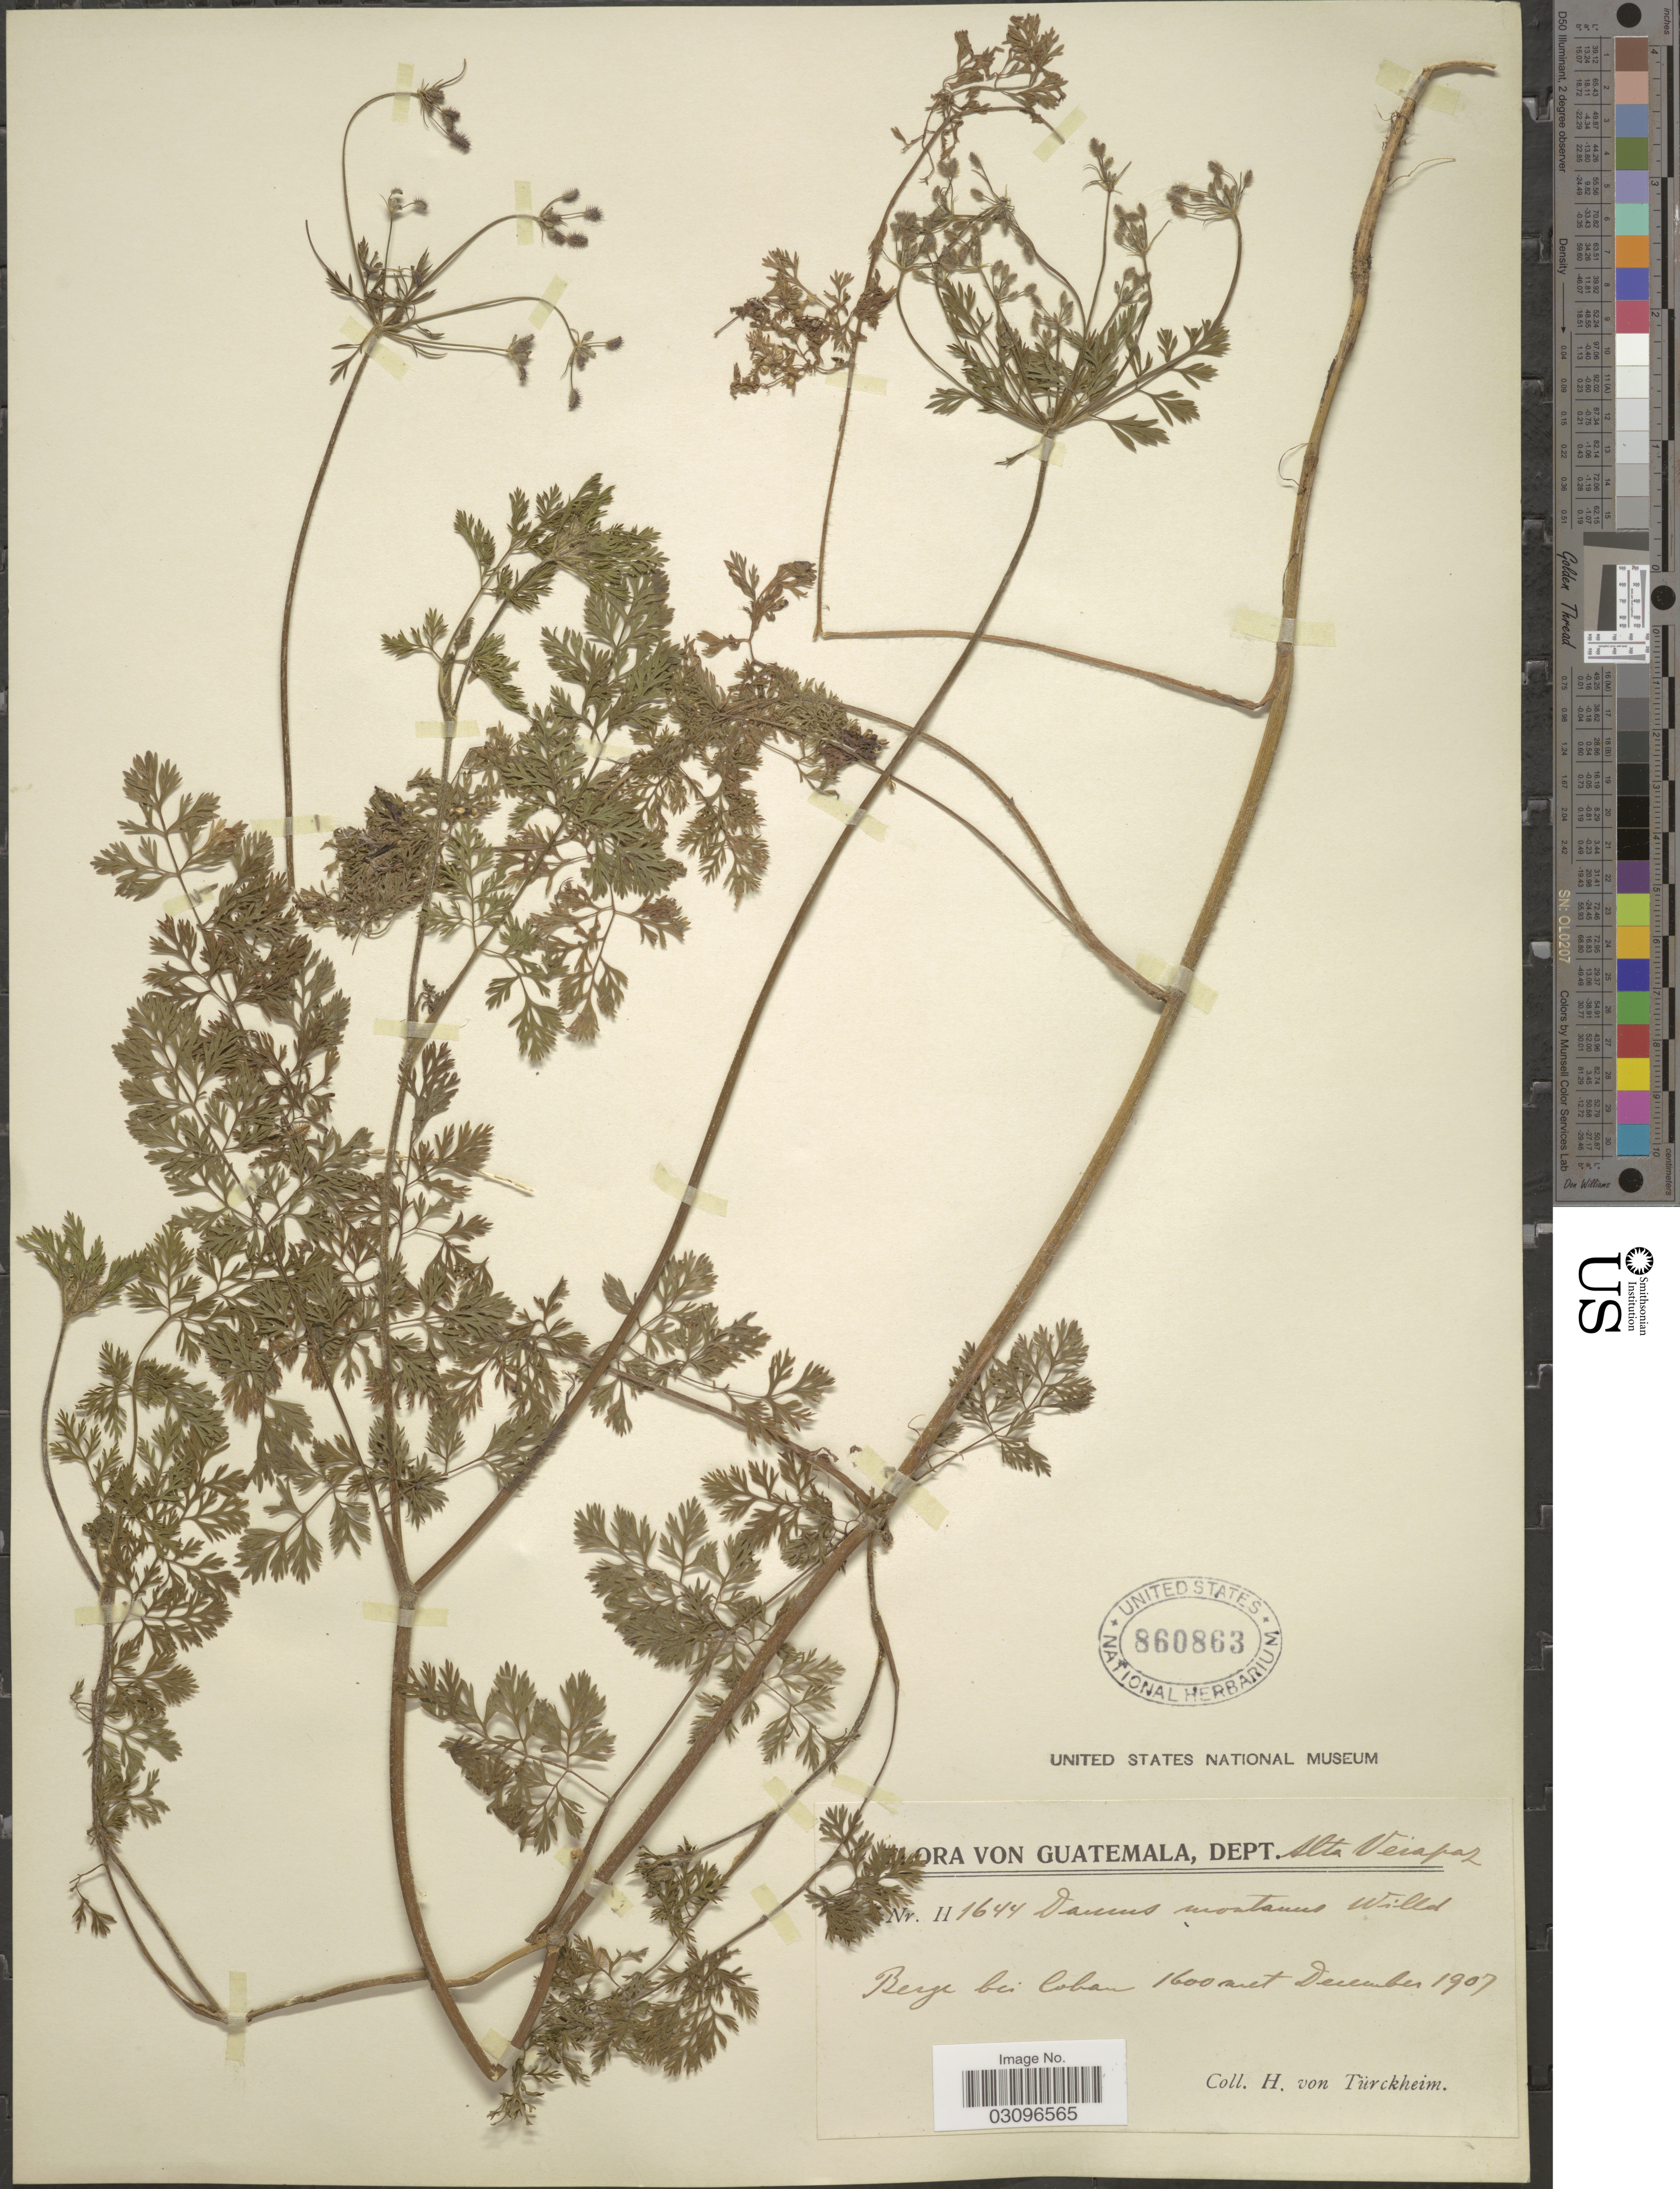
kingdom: Plantae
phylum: Tracheophyta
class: Magnoliopsida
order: Apiales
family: Apiaceae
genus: Daucus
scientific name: Daucus montanus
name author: Humb. & Bonpl. ex Spreng.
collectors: H. von Türckheim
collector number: II1644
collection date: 1907-12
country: Guatemala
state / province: Alta Verapaz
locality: Dept. Alta Verapaz, Berge bei Coban.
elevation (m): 1600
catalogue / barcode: US 860863